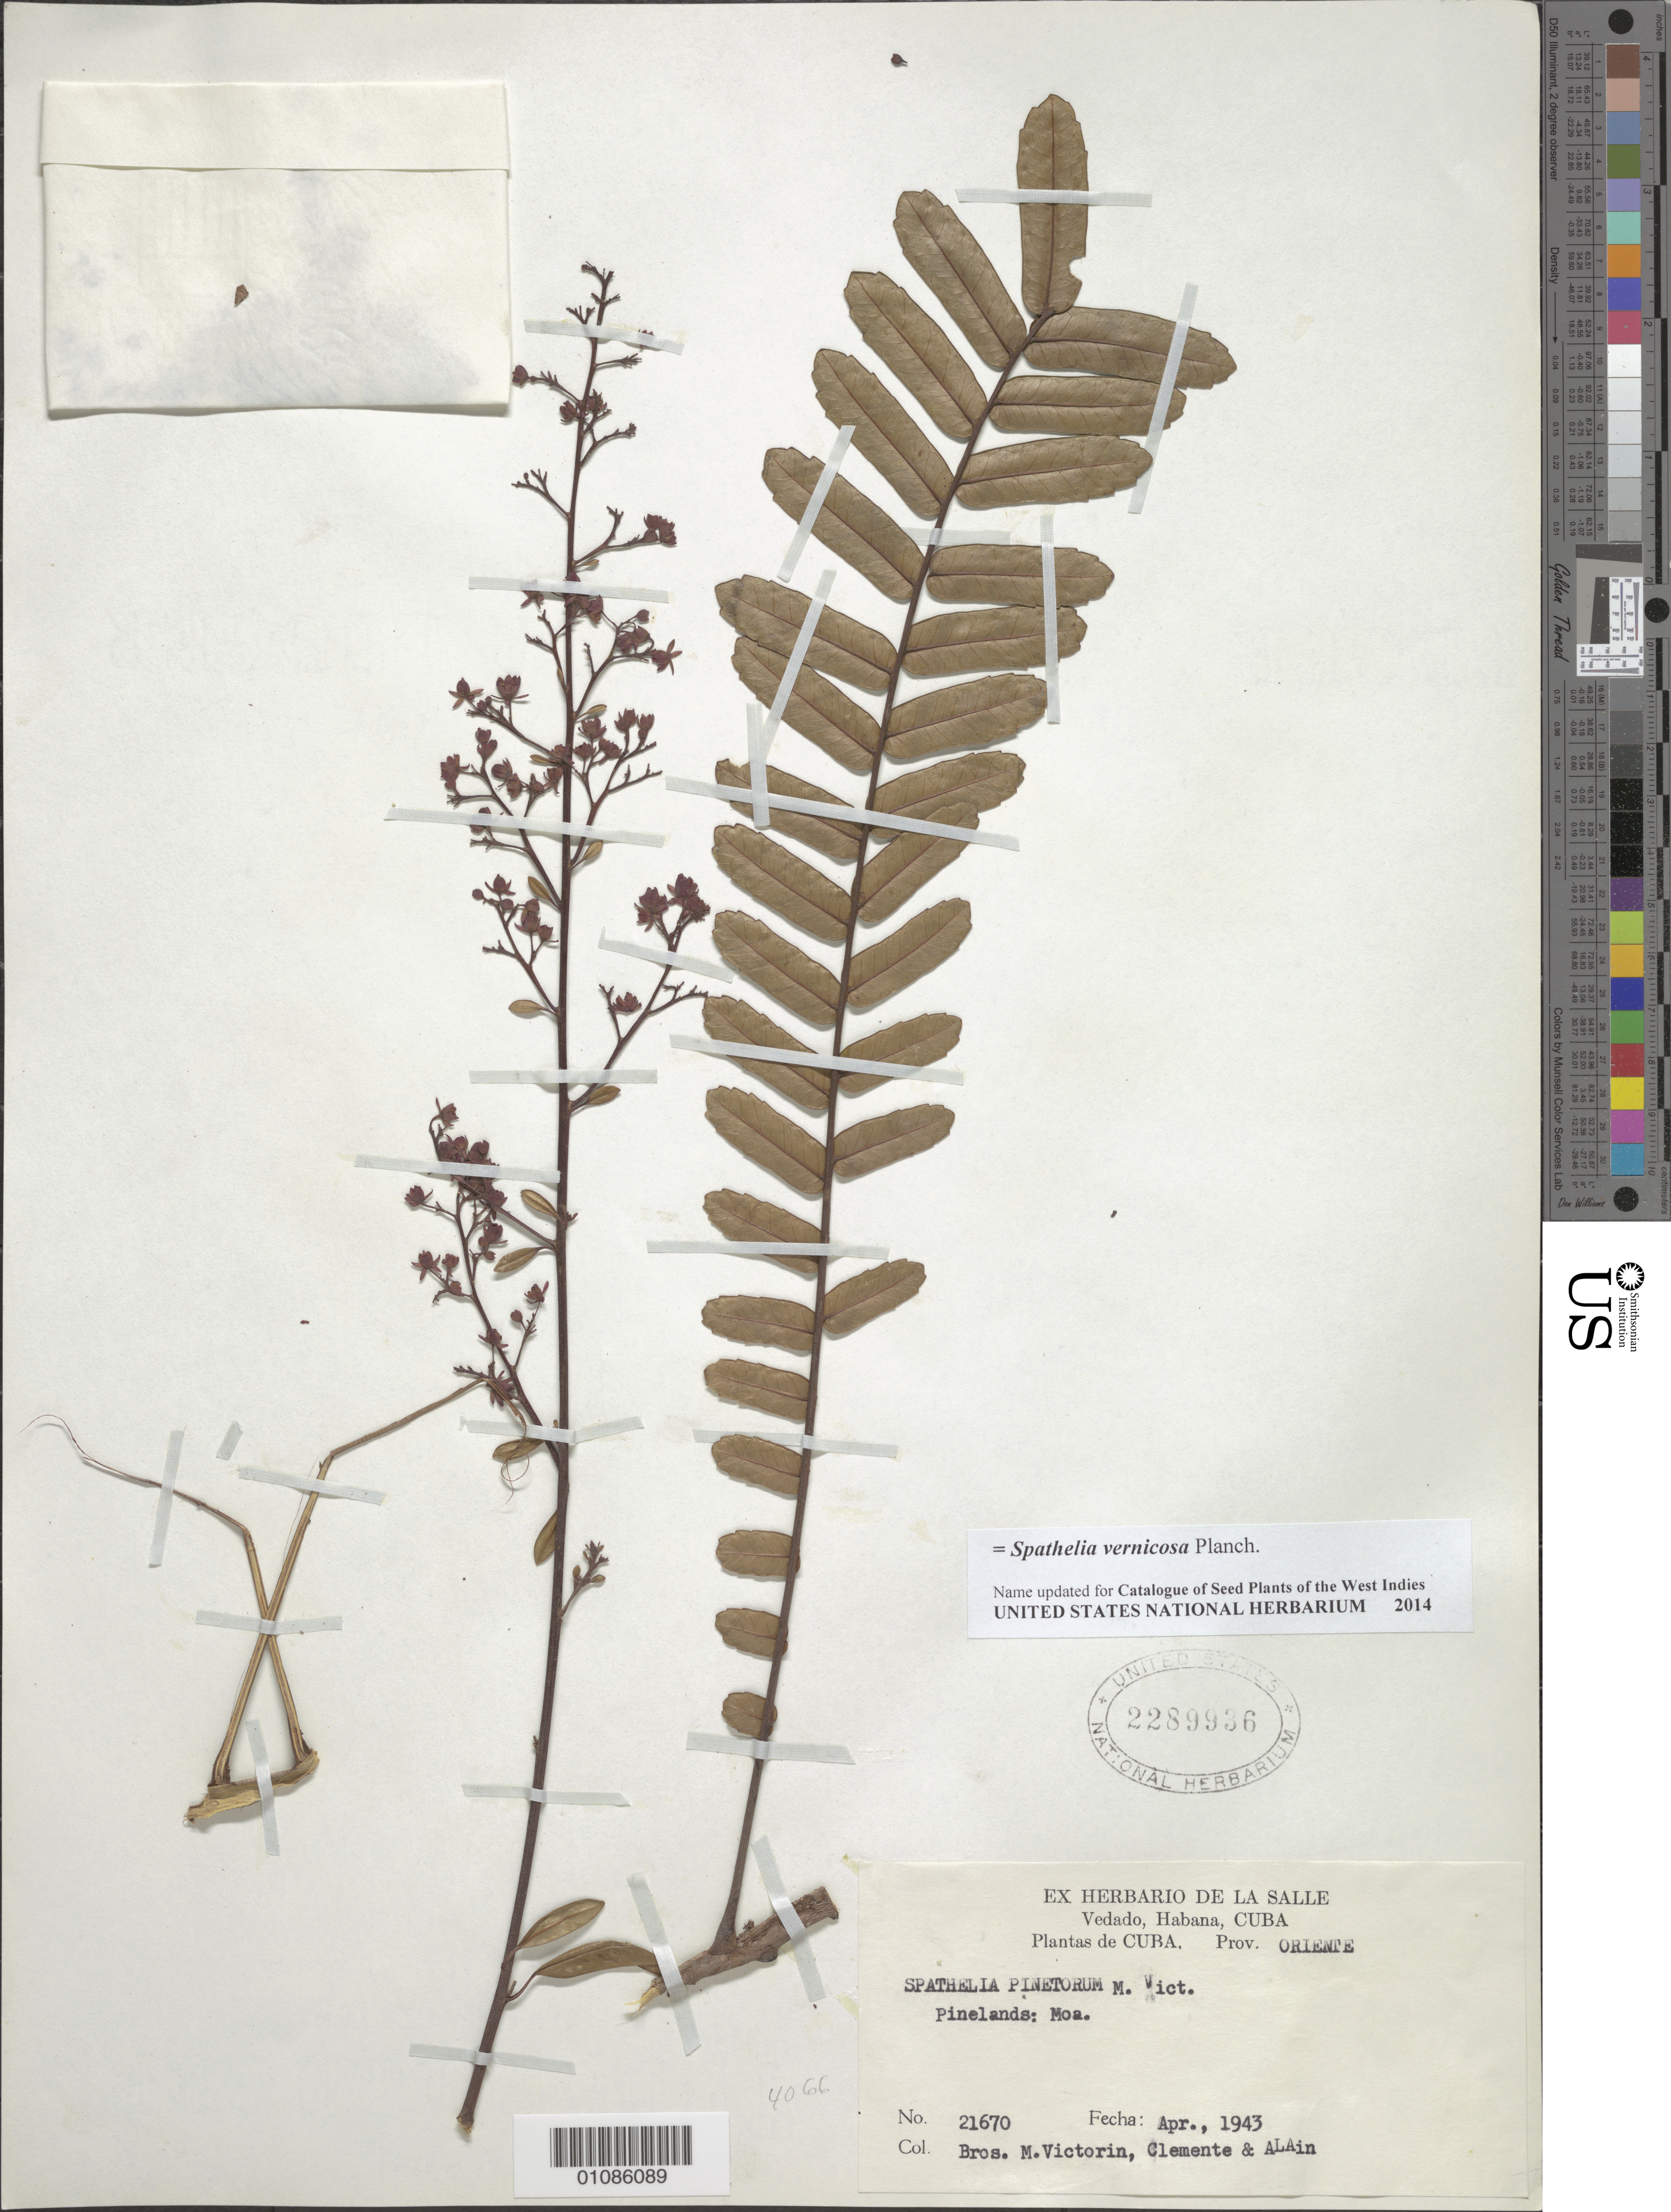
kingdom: Plantae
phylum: Tracheophyta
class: Magnoliopsida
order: Sapindales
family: Rutaceae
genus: Spathelia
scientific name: Spathelia vernicosa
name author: Planch.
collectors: F. Victorin, Bro. Clemente & A. H. Liogier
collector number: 21670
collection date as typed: Apr 1943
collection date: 1943-04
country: Cuba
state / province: Holguín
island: Cuba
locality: Moa.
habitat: Pinelands.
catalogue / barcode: US 2289936